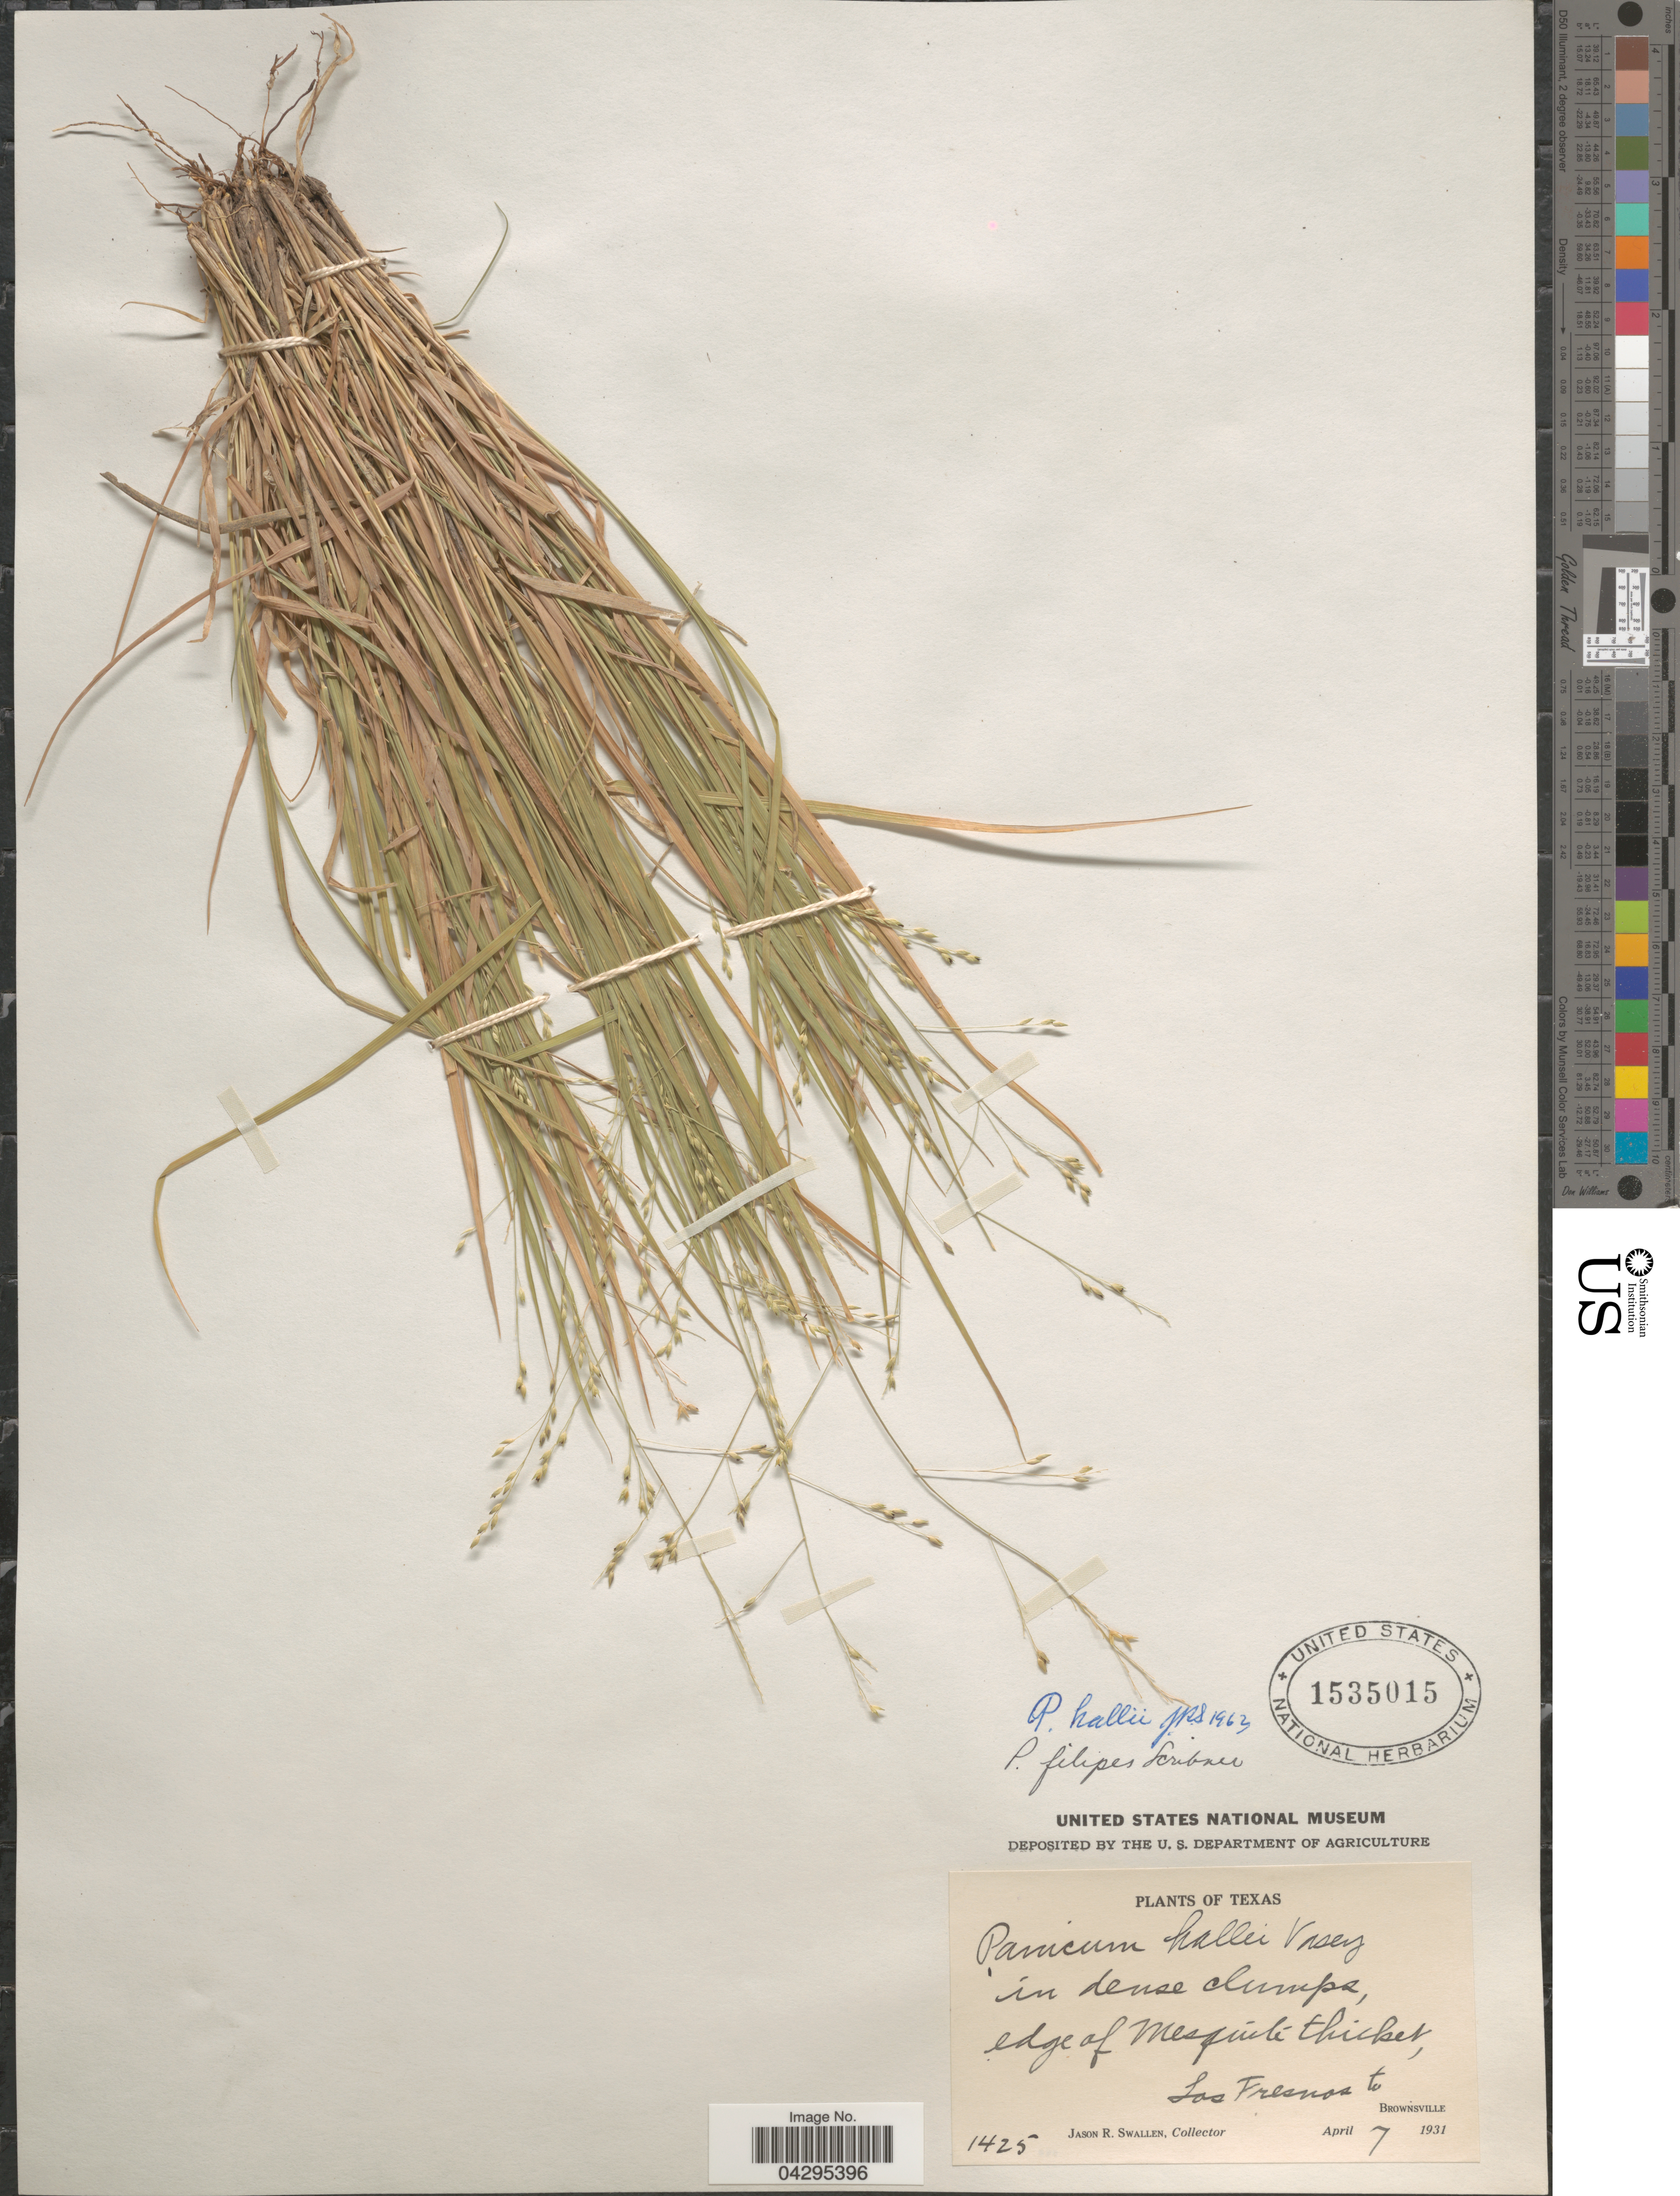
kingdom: Plantae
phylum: Tracheophyta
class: Liliopsida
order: Poales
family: Poaceae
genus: Panicum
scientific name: Panicum hallii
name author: Vasey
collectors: J. R. Swallen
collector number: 1425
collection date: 1931-04-07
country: United States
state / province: Texas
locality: In dense clumps, edge of Mesquite thicket, Los Fresnos to Brownsville.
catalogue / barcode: US 1535015